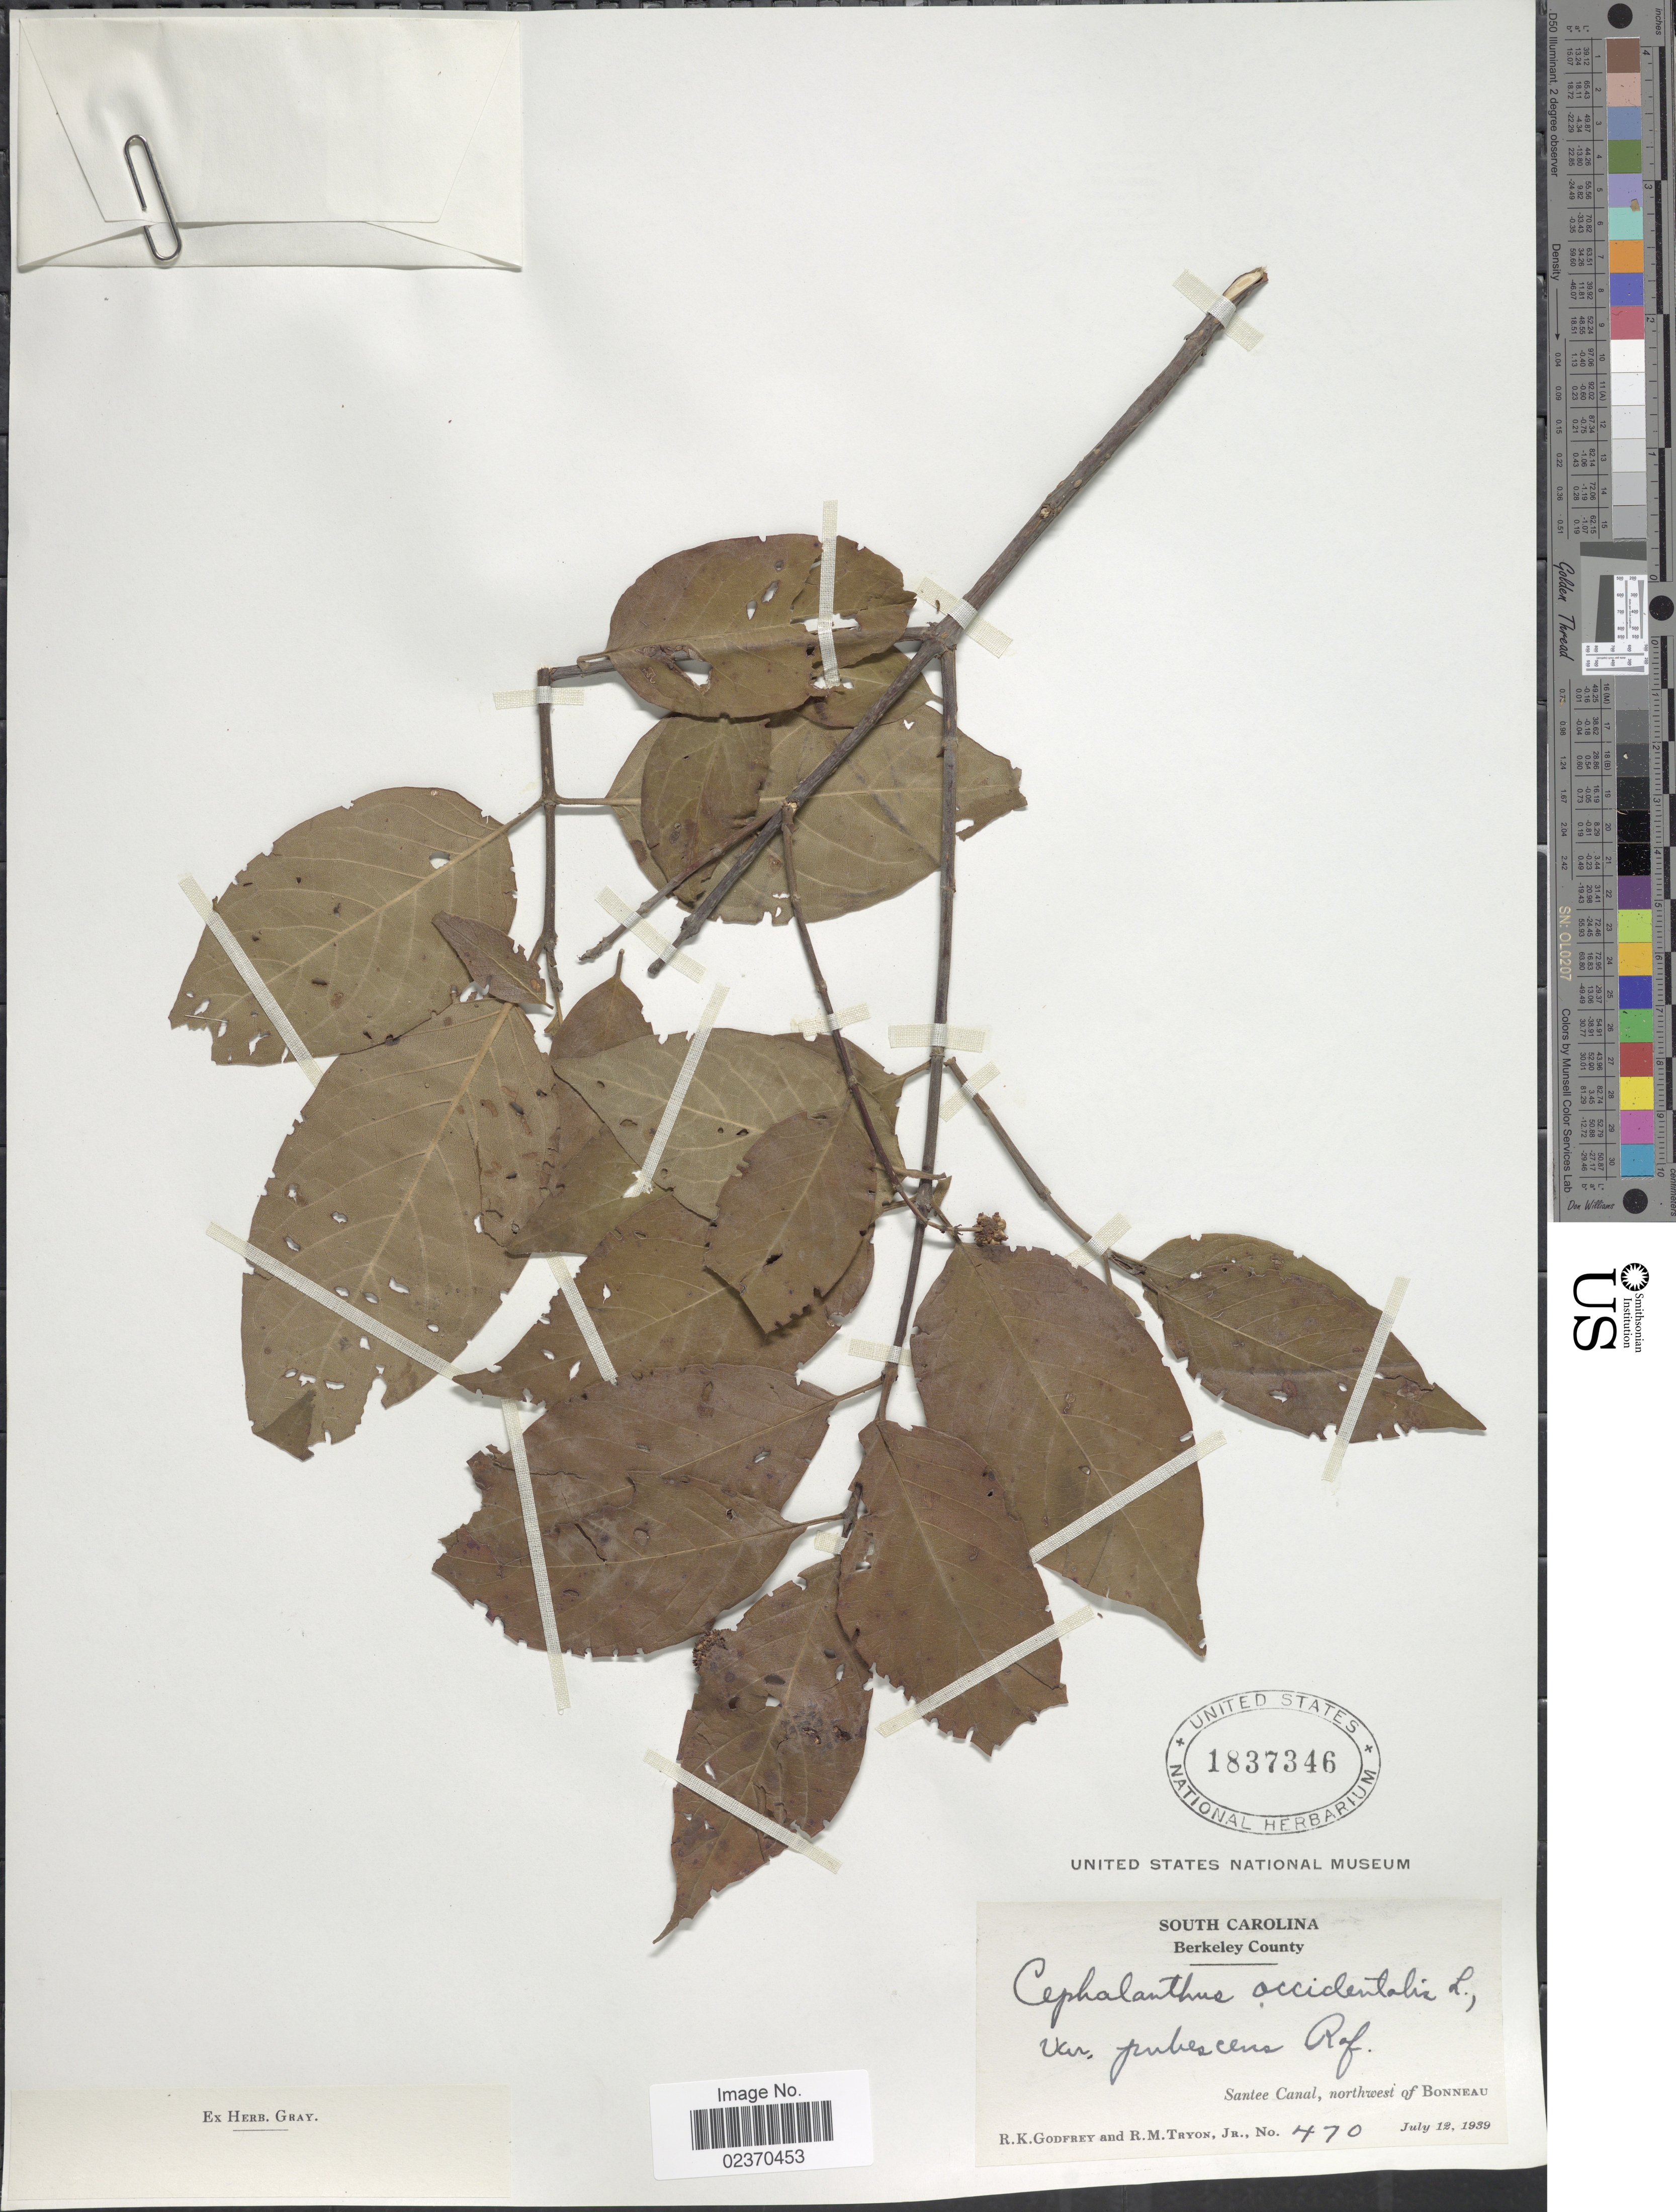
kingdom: Plantae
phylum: Tracheophyta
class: Magnoliopsida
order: Gentianales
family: Rubiaceae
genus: Cephalanthus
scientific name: Cephalanthus occidentalis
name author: L.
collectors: R. K. Godfrey & R. M. Tryon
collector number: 470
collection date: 1939-07-12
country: United States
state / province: South Carolina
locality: Berkeley County. Santee Canal, northwest of Bonneau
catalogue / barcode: US 1837346